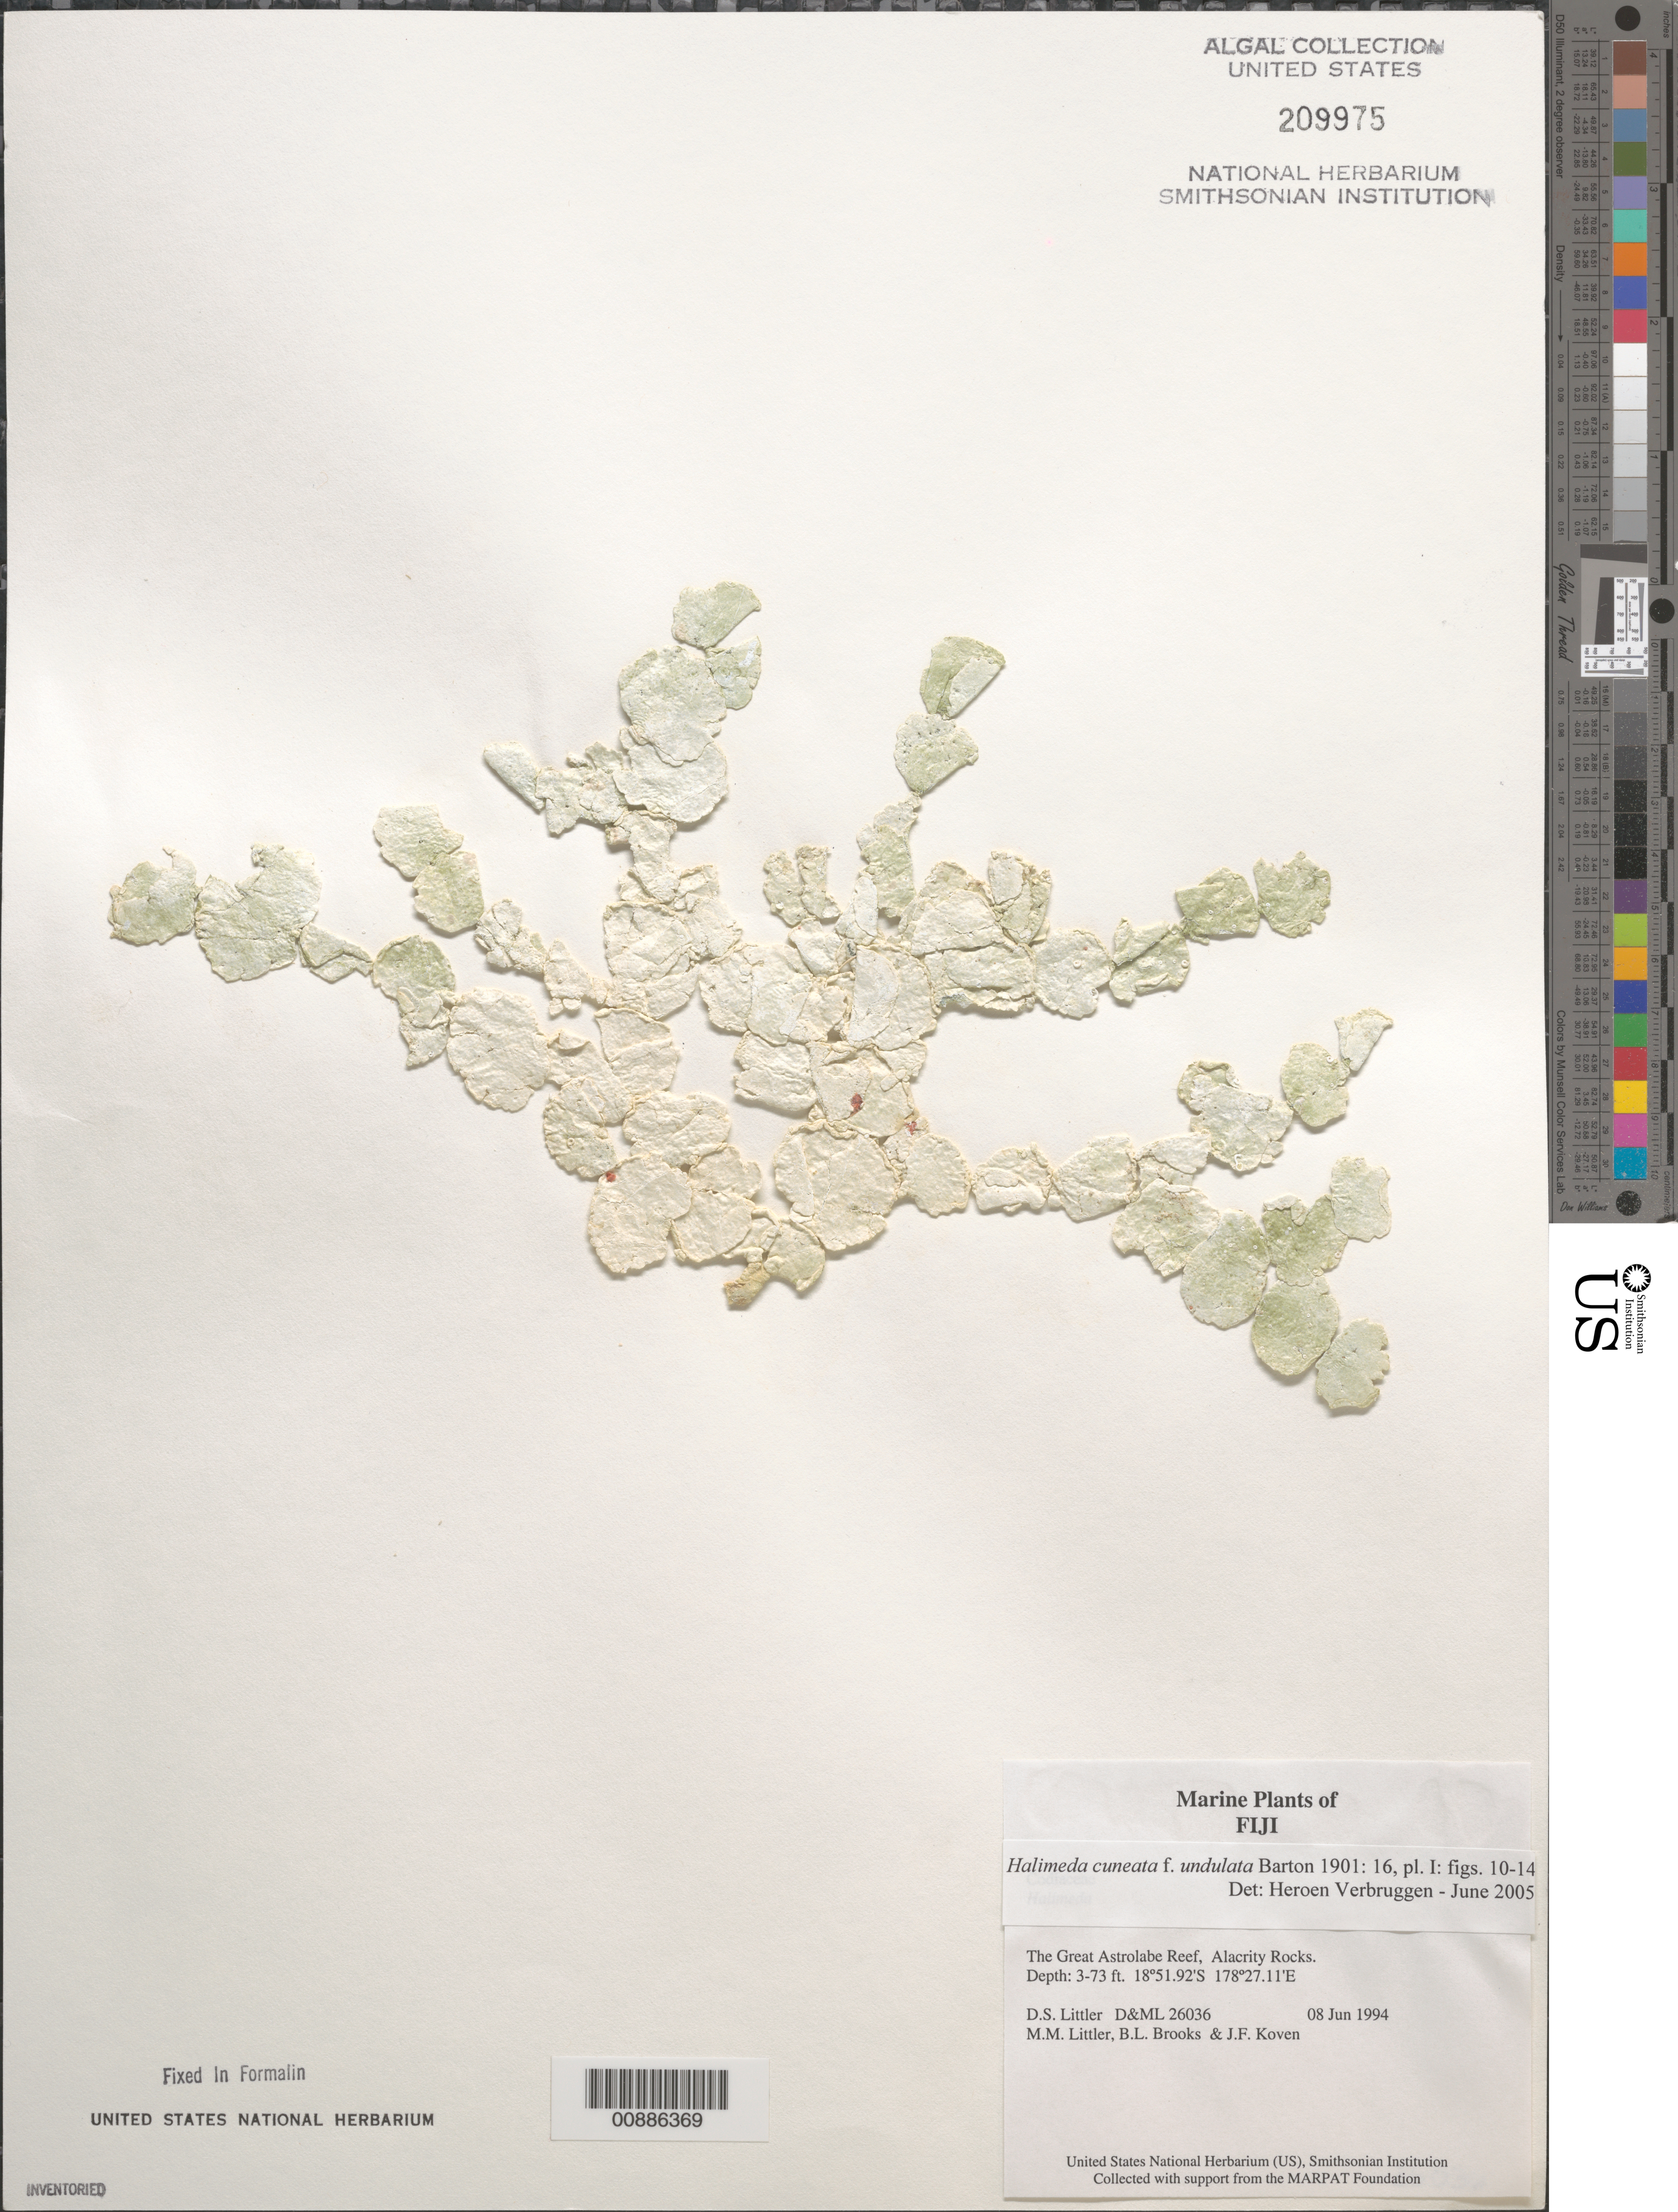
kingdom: Plantae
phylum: Chlorophyta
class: Ulvophyceae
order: Bryopsidales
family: Halimedaceae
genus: Halimeda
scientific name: Halimeda cuneata f. undulata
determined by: Verbruggen, H.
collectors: D. S. Littler, M. M. Littler, B. Brooks & J. Koven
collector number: D&ML 26036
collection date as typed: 08 Jun 1994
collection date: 1994-06-08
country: Fiji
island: Great Astrolabe Reef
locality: Great Astrolabe Reef, Alacrity Rocks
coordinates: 18 51.92'S, 178 27.11'E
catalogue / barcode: US 209975